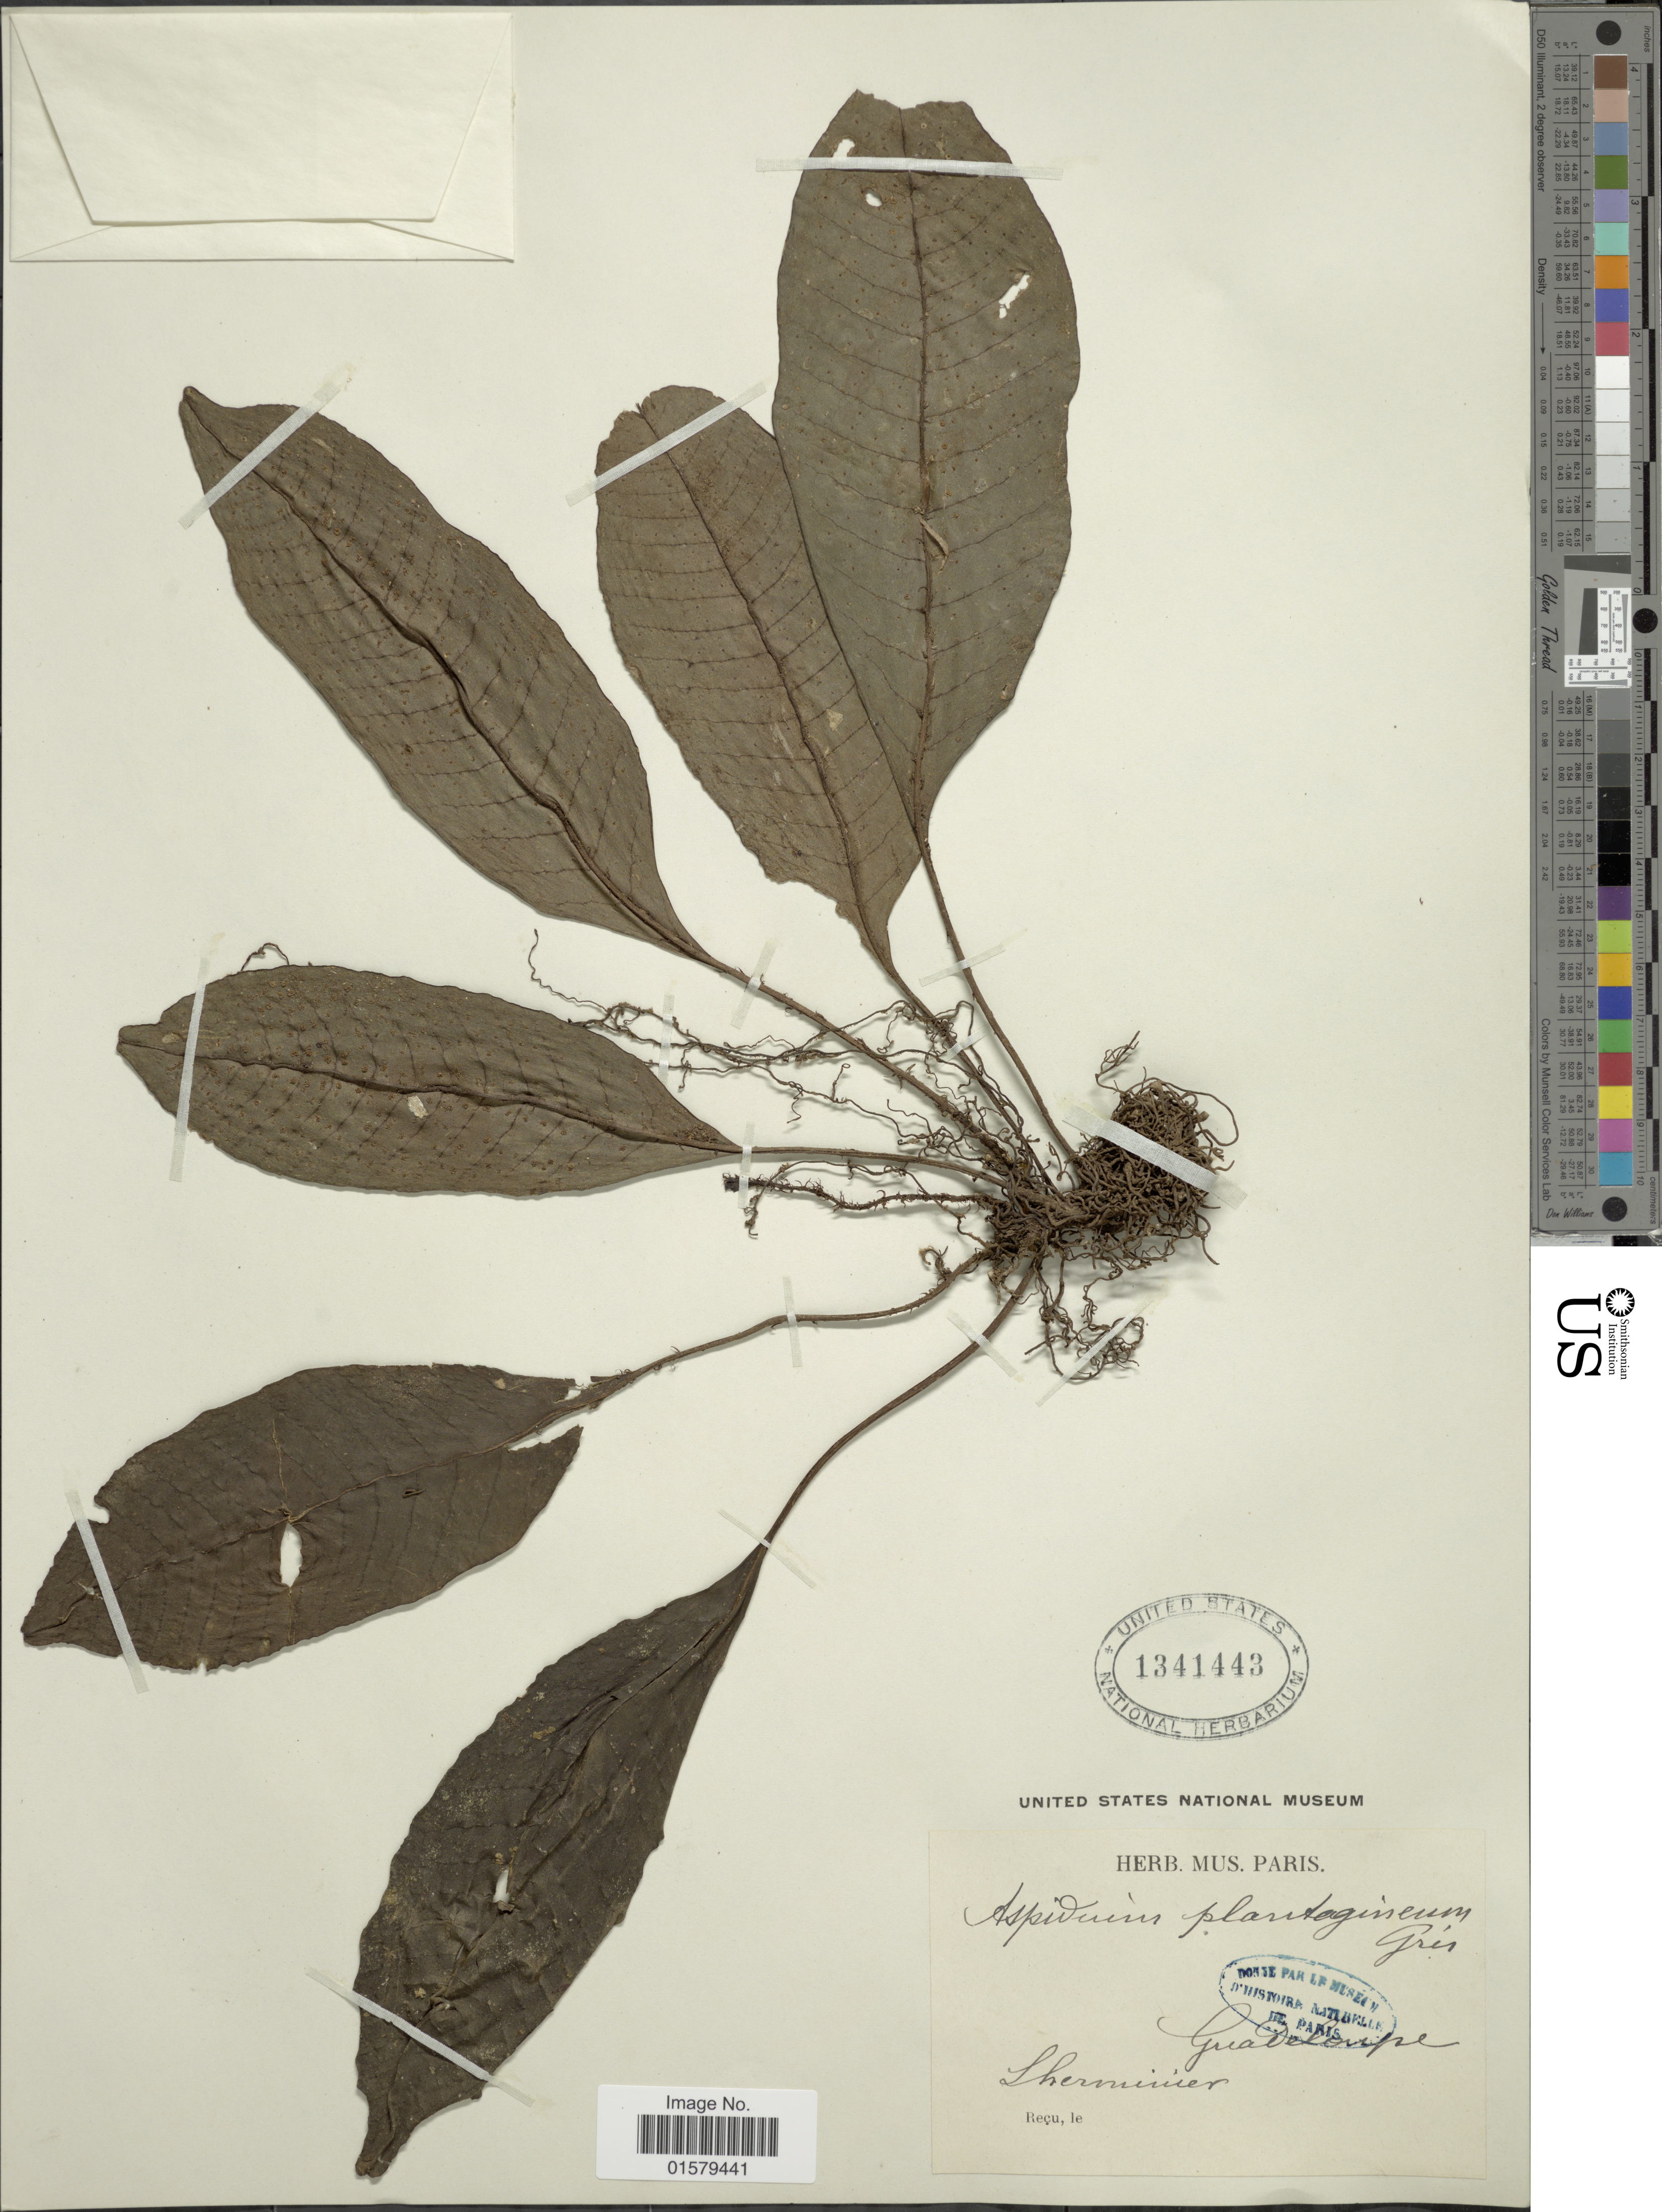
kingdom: Plantae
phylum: Tracheophyta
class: Polypodiopsida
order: Polypodiales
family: Tectariaceae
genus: Tectaria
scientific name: Tectaria plantaginea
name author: (Jacq.) Maxon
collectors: -. L'Herminier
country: Guadeloupe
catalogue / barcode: US 1341443